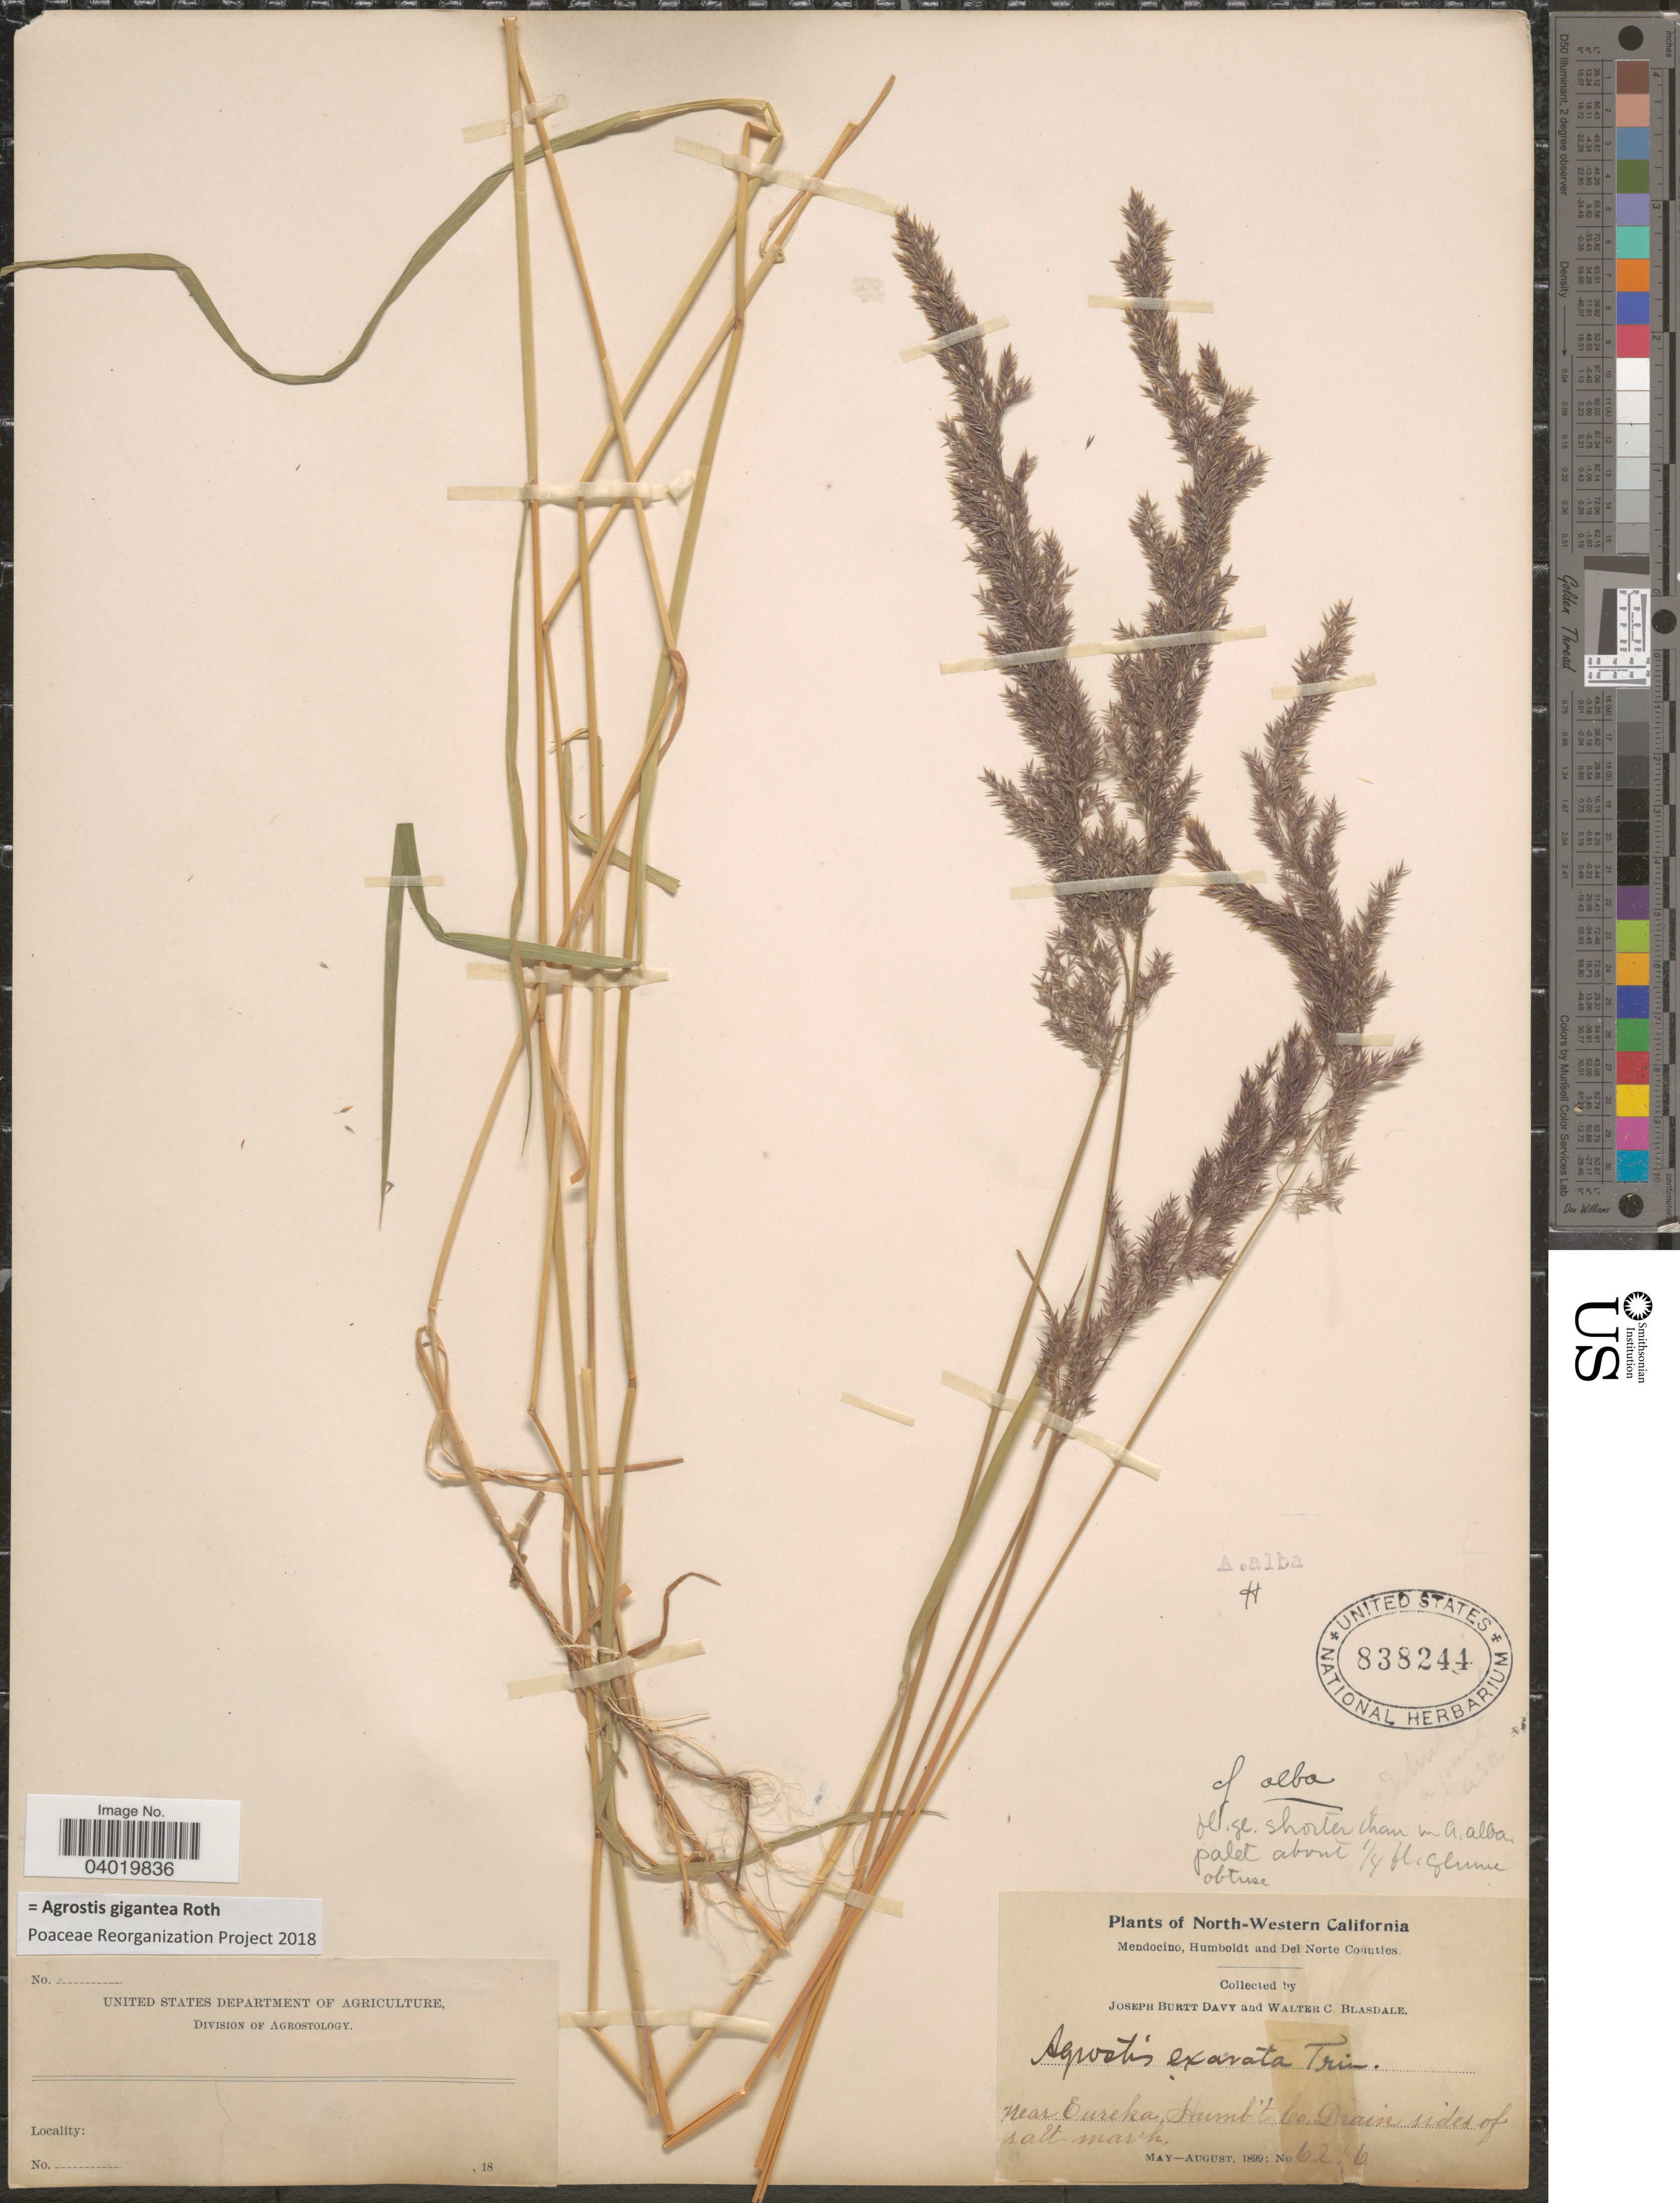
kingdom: Plantae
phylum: Tracheophyta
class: Liliopsida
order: Poales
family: Poaceae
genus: Agrostis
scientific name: Agrostis gigantea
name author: Roth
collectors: J. Burtt Davy & W. Blasdale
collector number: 6216*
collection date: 1899-05/1899-08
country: United States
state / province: California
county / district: Humboldt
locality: North-Western California. Near Eureka, Humb't Co. Drain sides of salt-marsh.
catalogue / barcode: US 838244